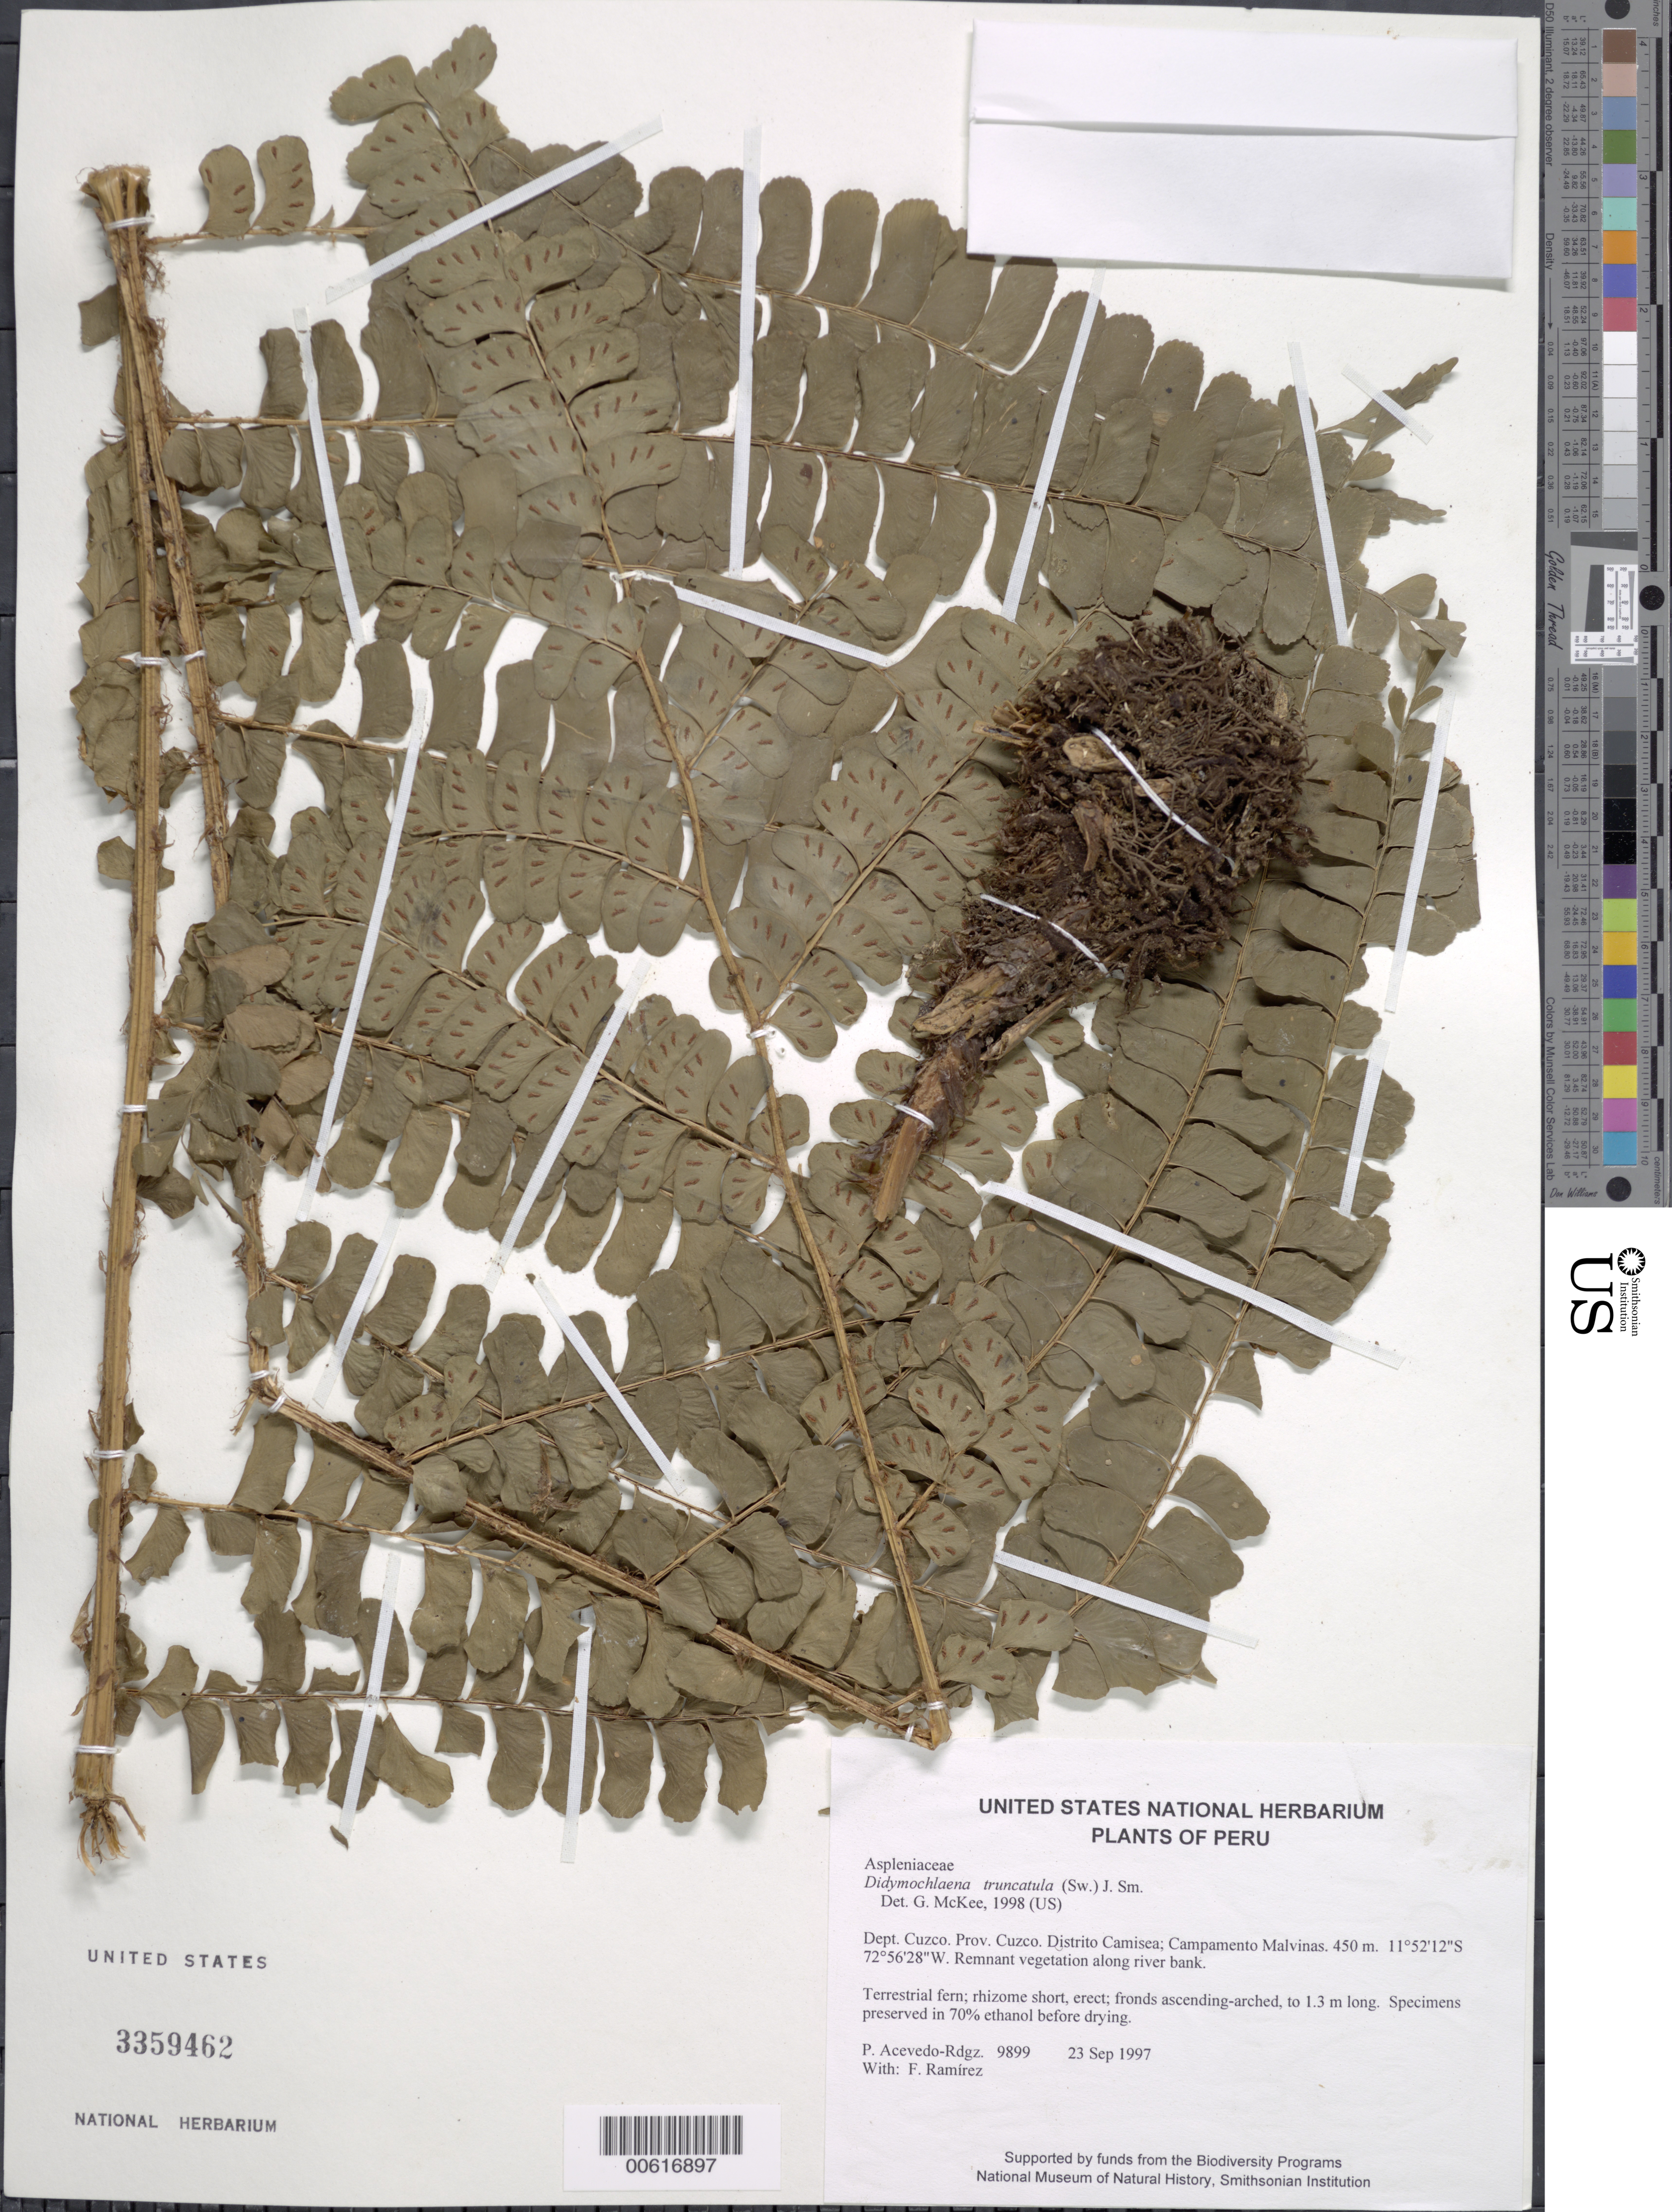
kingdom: Plantae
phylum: Tracheophyta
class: Polypodiopsida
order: Polypodiales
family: Didymochlaenaceae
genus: Didymochlaena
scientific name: Didymochlaena truncatula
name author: (Sw.) J. Sm.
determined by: McKee, G. S., (US), NMNH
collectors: P. Acevedo-Rodr. & F. Ramirez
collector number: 9899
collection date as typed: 23 Sep 1997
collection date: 1997-09-23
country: Peru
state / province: Cusco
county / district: Cusco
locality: Distrito Camisea; Campamento Malvinas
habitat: Remnant vegetation along river bank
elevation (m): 450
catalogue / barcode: US 3359462